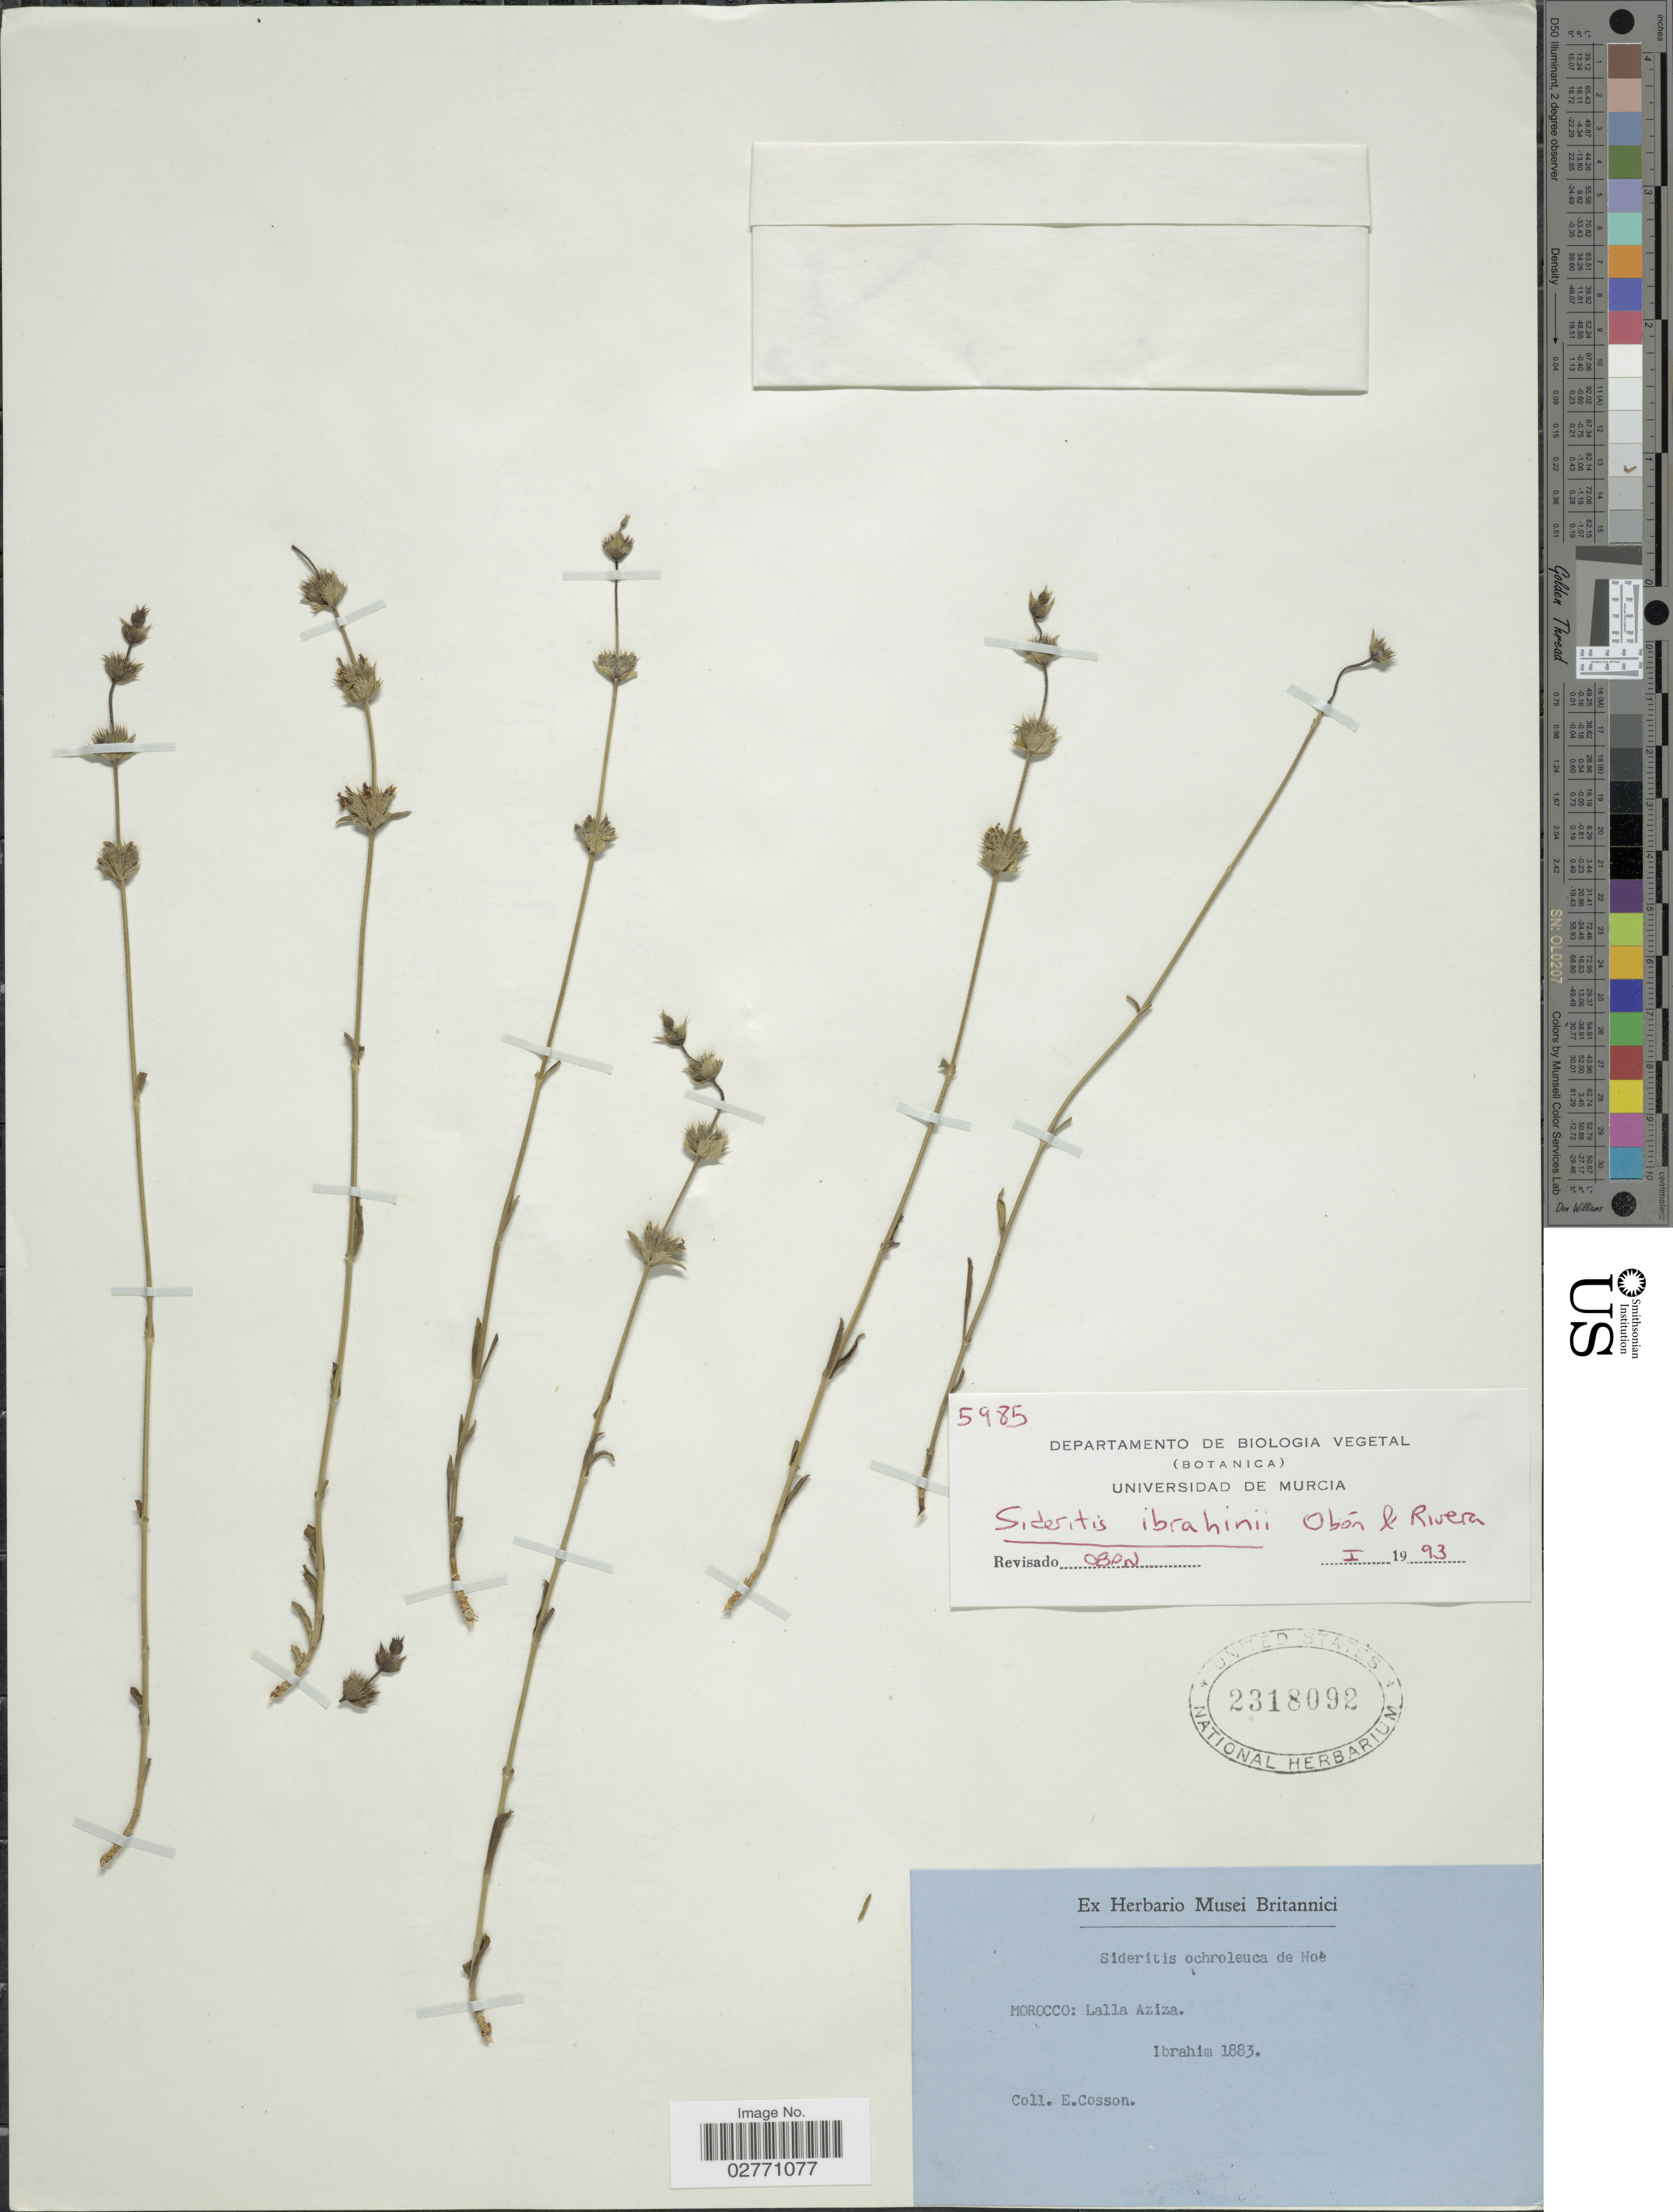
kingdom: Plantae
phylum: Tracheophyta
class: Magnoliopsida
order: Lamiales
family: Lamiaceae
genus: Sideritis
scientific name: Sideritis ibrahinii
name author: Obón & D. Rivera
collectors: E. Cosson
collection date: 1883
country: Morocco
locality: Lalla Aziza. Ibrahim.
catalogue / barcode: US 2318092